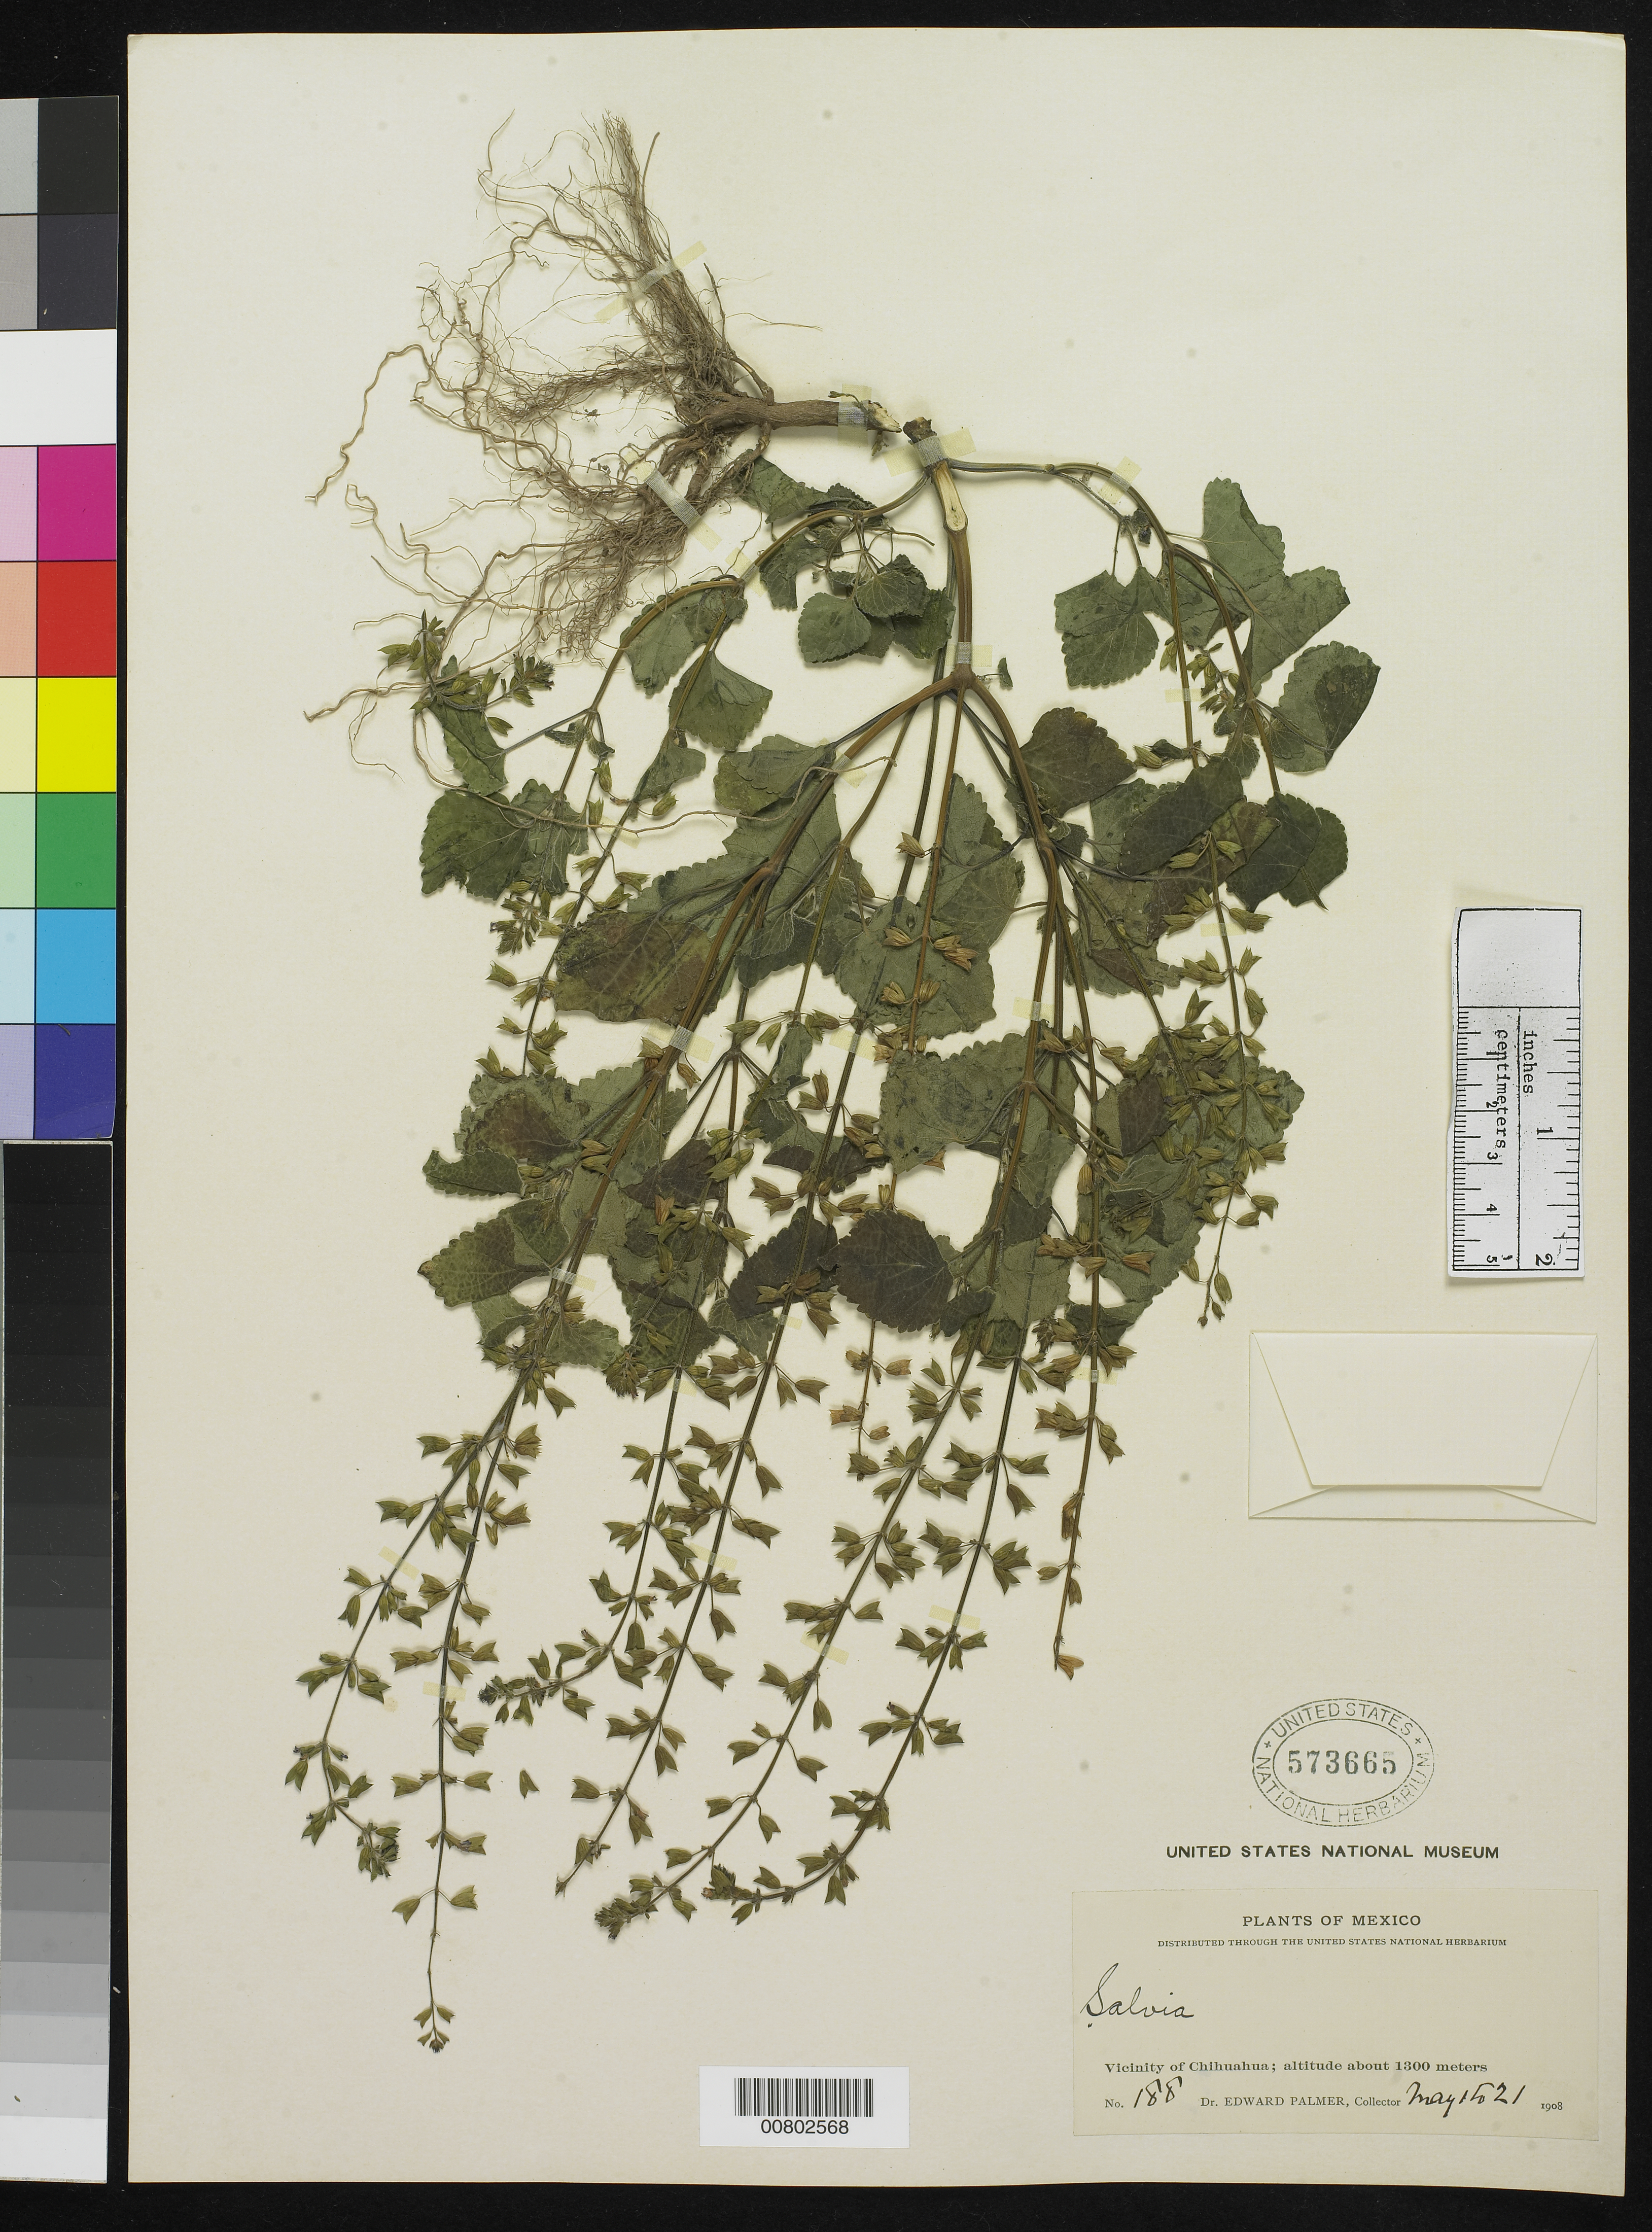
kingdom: Plantae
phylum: Tracheophyta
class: Magnoliopsida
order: Lamiales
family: Lamiaceae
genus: Salvia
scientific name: Salvia thormannii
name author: Urb.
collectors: E. Palmer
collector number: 188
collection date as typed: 01 May 1908 to 21 May 1908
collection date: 1908-05-01/1908-05-21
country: Mexico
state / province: Chihuahua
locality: Vicinity of Chihuahua.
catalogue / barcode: US 573665